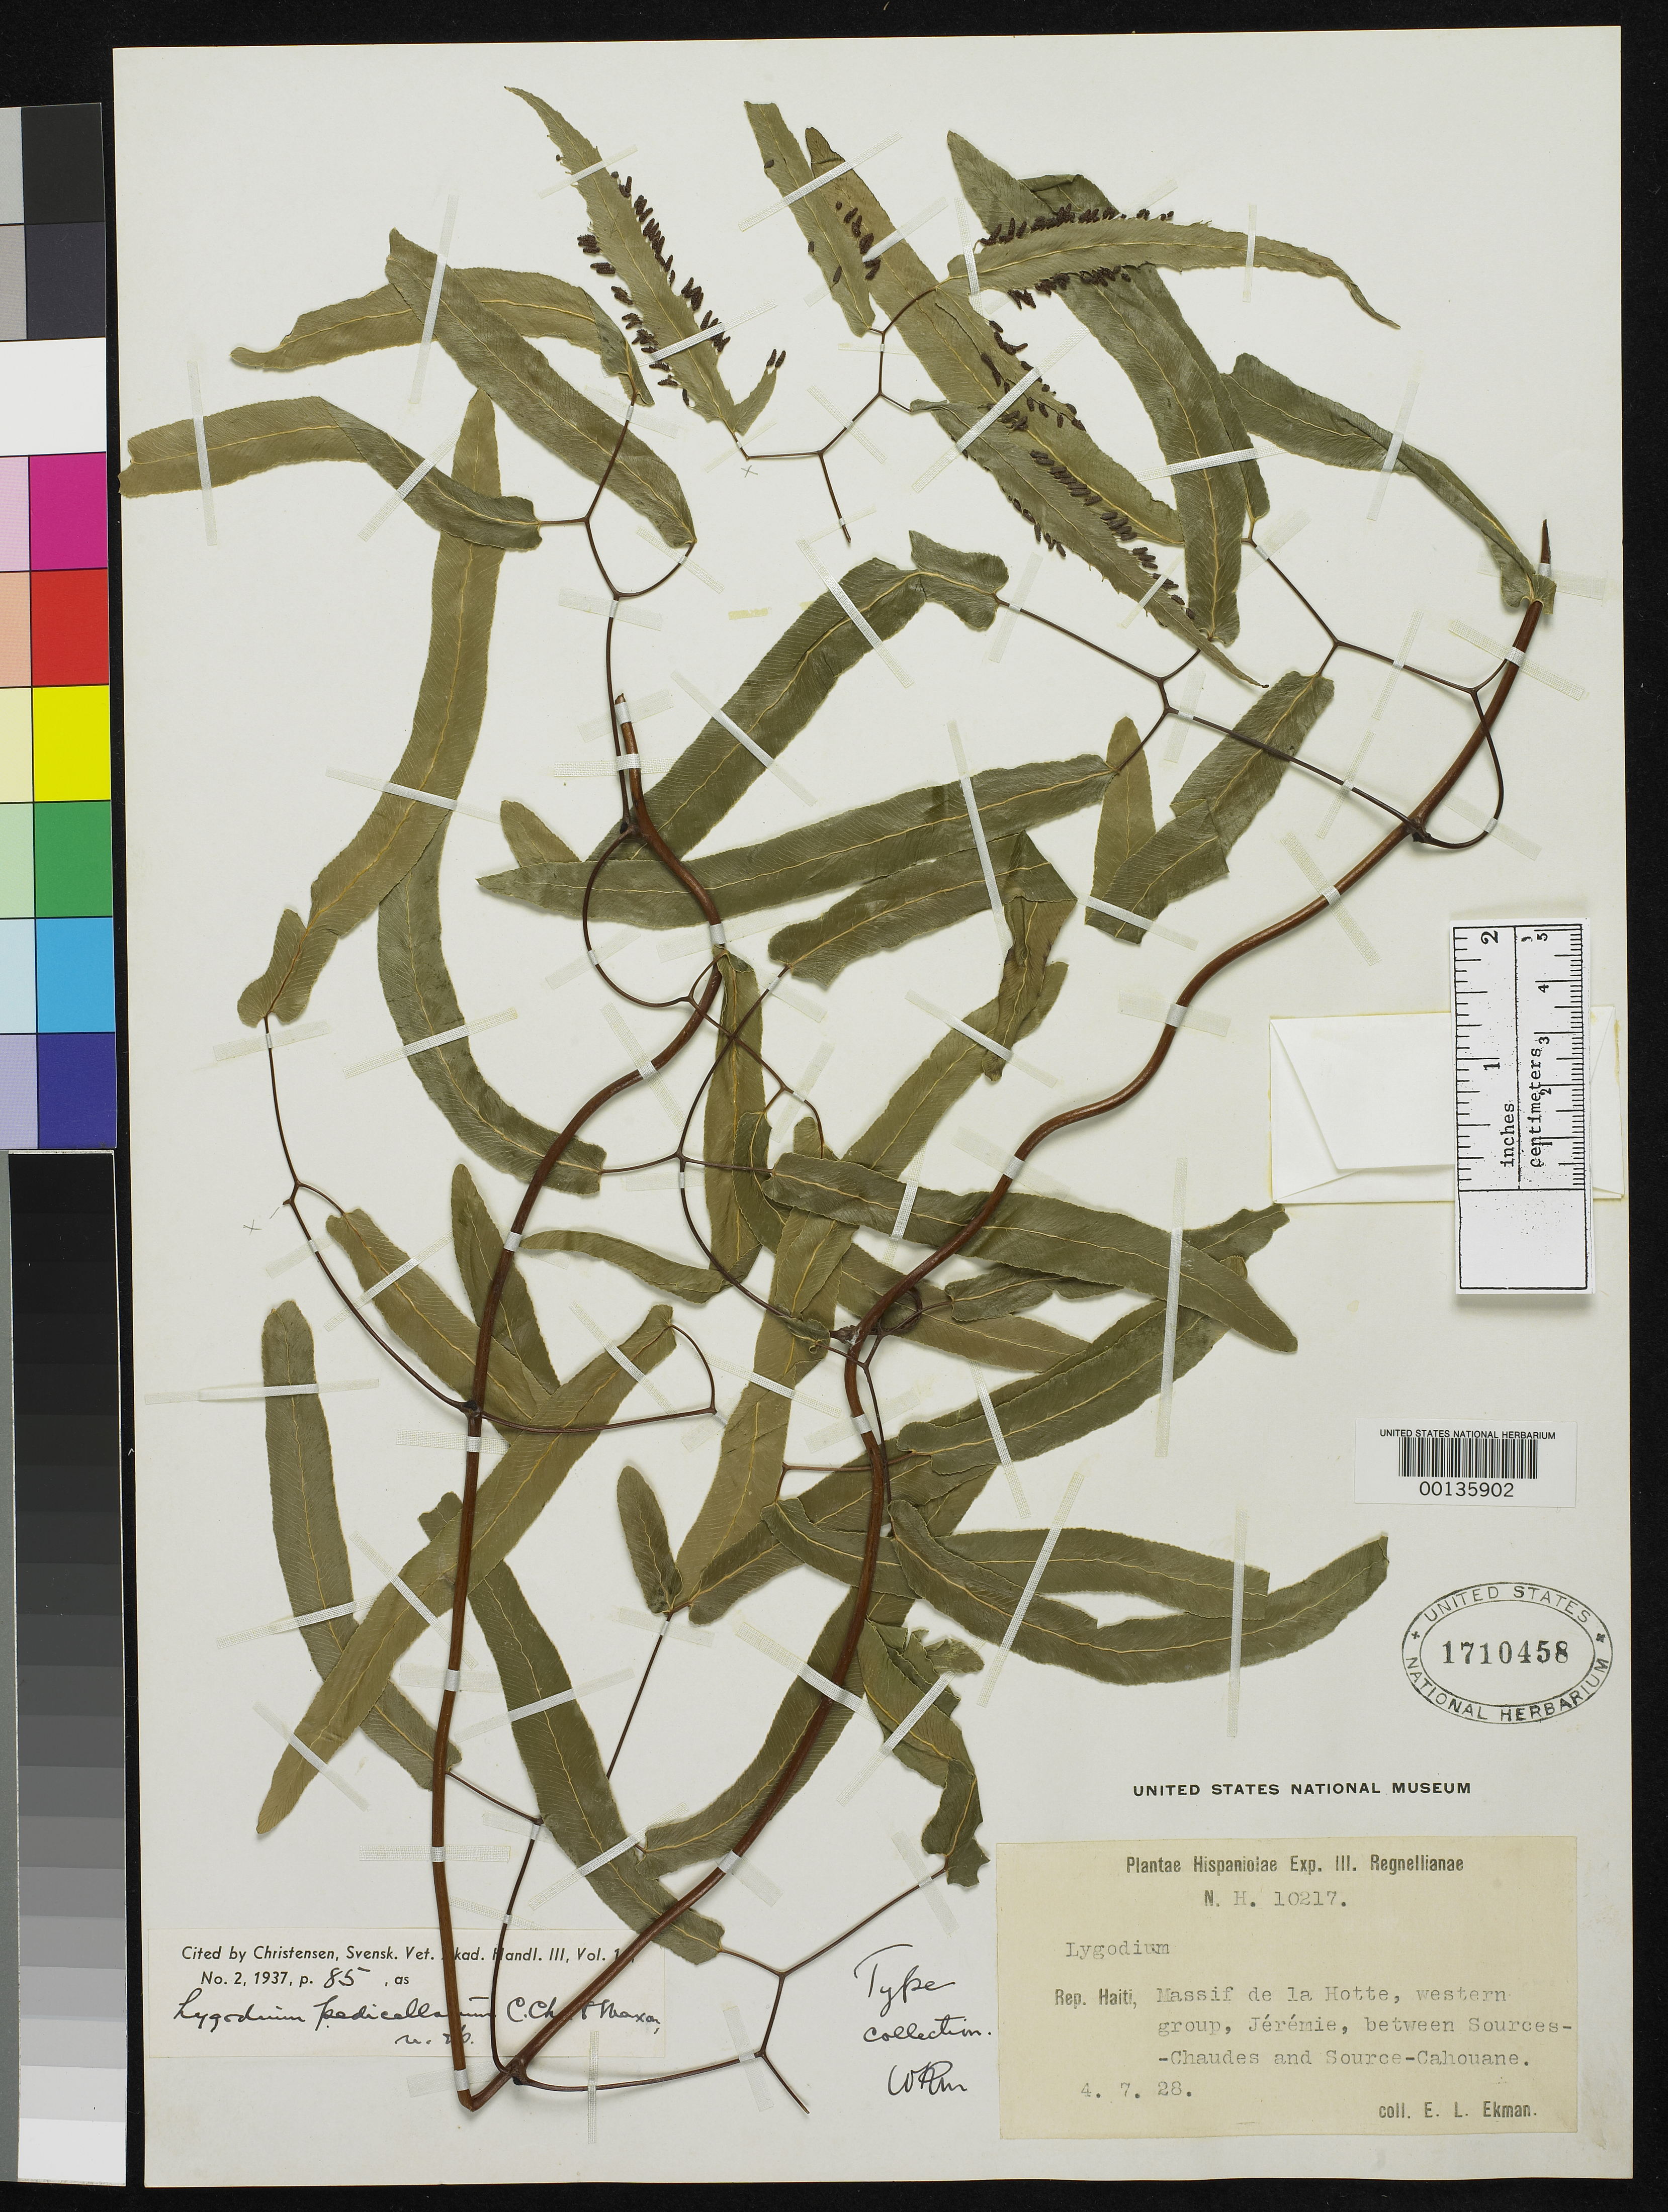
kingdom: Plantae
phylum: Tracheophyta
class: Polypodiopsida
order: Schizaeales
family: Lygodiaceae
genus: Lygodium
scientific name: Lygodium pedicellatum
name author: C. Chr. & Maxon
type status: Isotype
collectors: E. L. Ekman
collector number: H10217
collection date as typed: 14 Jul 1928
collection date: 1928-07-14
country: Haiti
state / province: Sud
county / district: Hotte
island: Hispaniola Island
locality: W group, between source chaude & S. Cahouane.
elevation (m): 150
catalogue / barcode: US 1710458